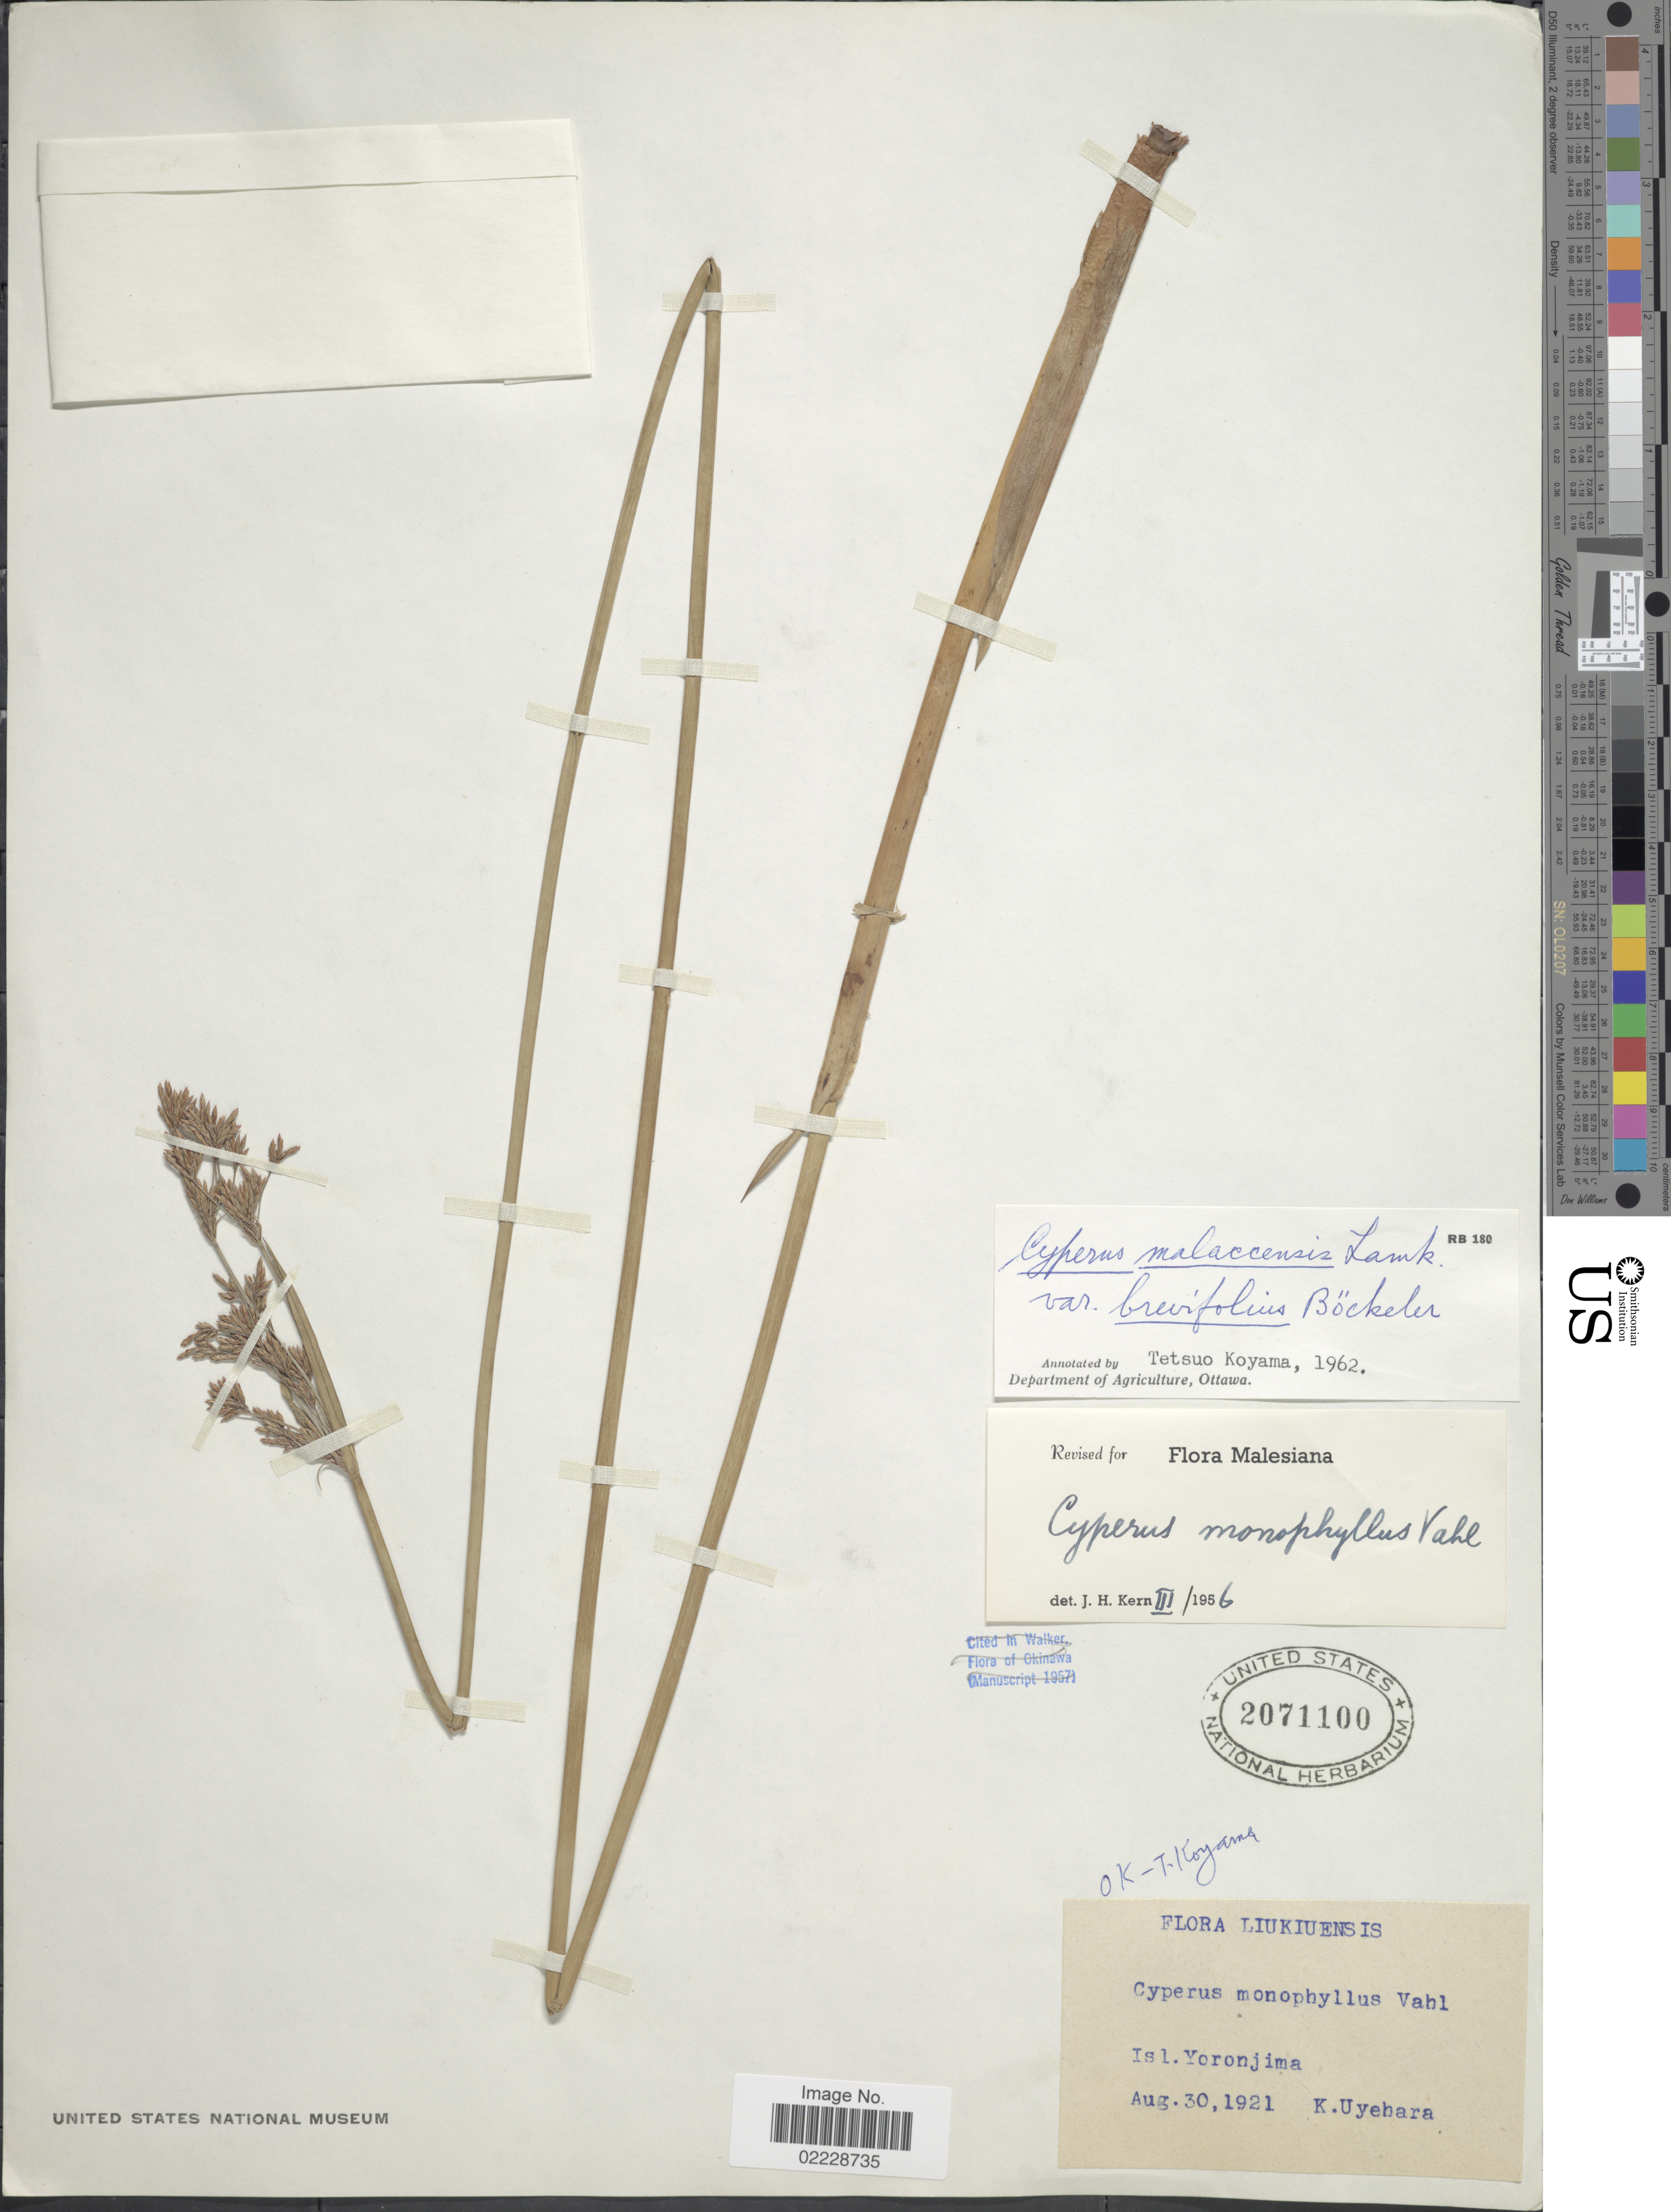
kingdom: Plantae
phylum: Tracheophyta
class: Liliopsida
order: Poales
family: Cyperaceae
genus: Cyperus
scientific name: Cyperus malaccensis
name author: Lam.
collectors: K. Uyehara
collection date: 1921-08-30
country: Japan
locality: Isl. Yoronjima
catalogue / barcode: US 2071100